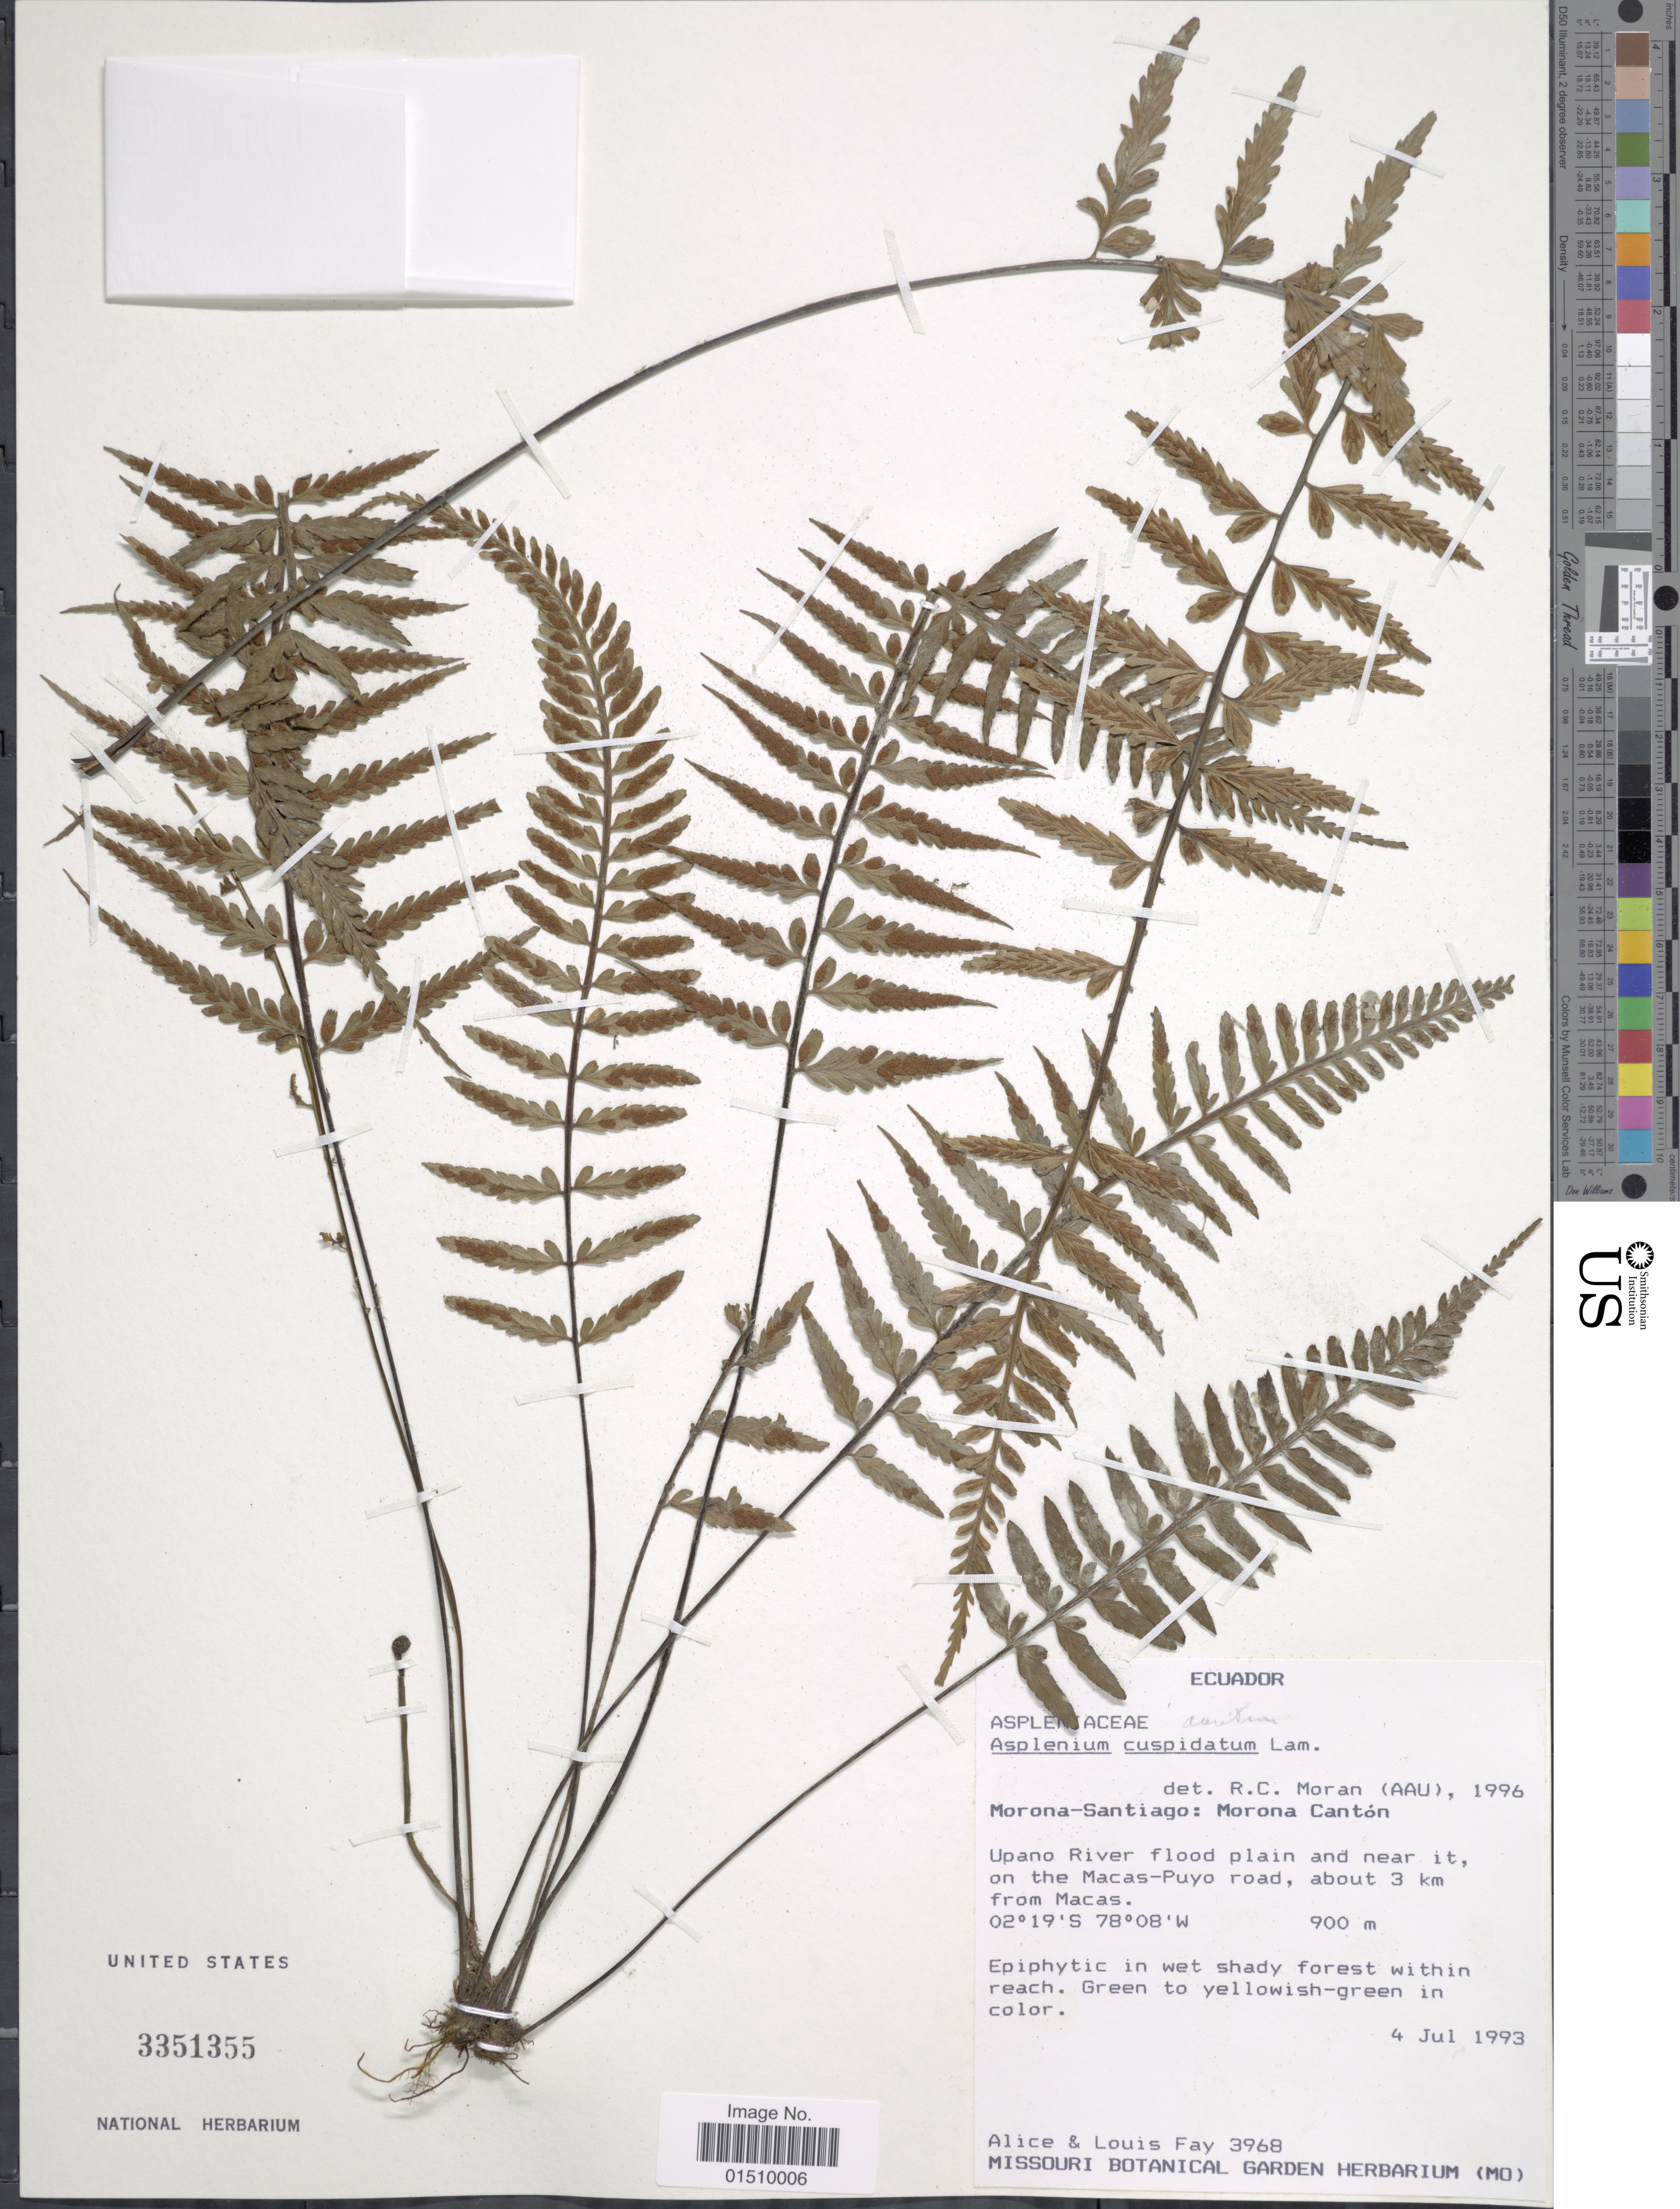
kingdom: Plantae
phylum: Tracheophyta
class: Polypodiopsida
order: Polypodiales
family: Aspleniaceae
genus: Asplenium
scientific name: Asplenium auritum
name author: Sw.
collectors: A. Fay & L. Fay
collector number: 3968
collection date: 1993-07-04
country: Ecuador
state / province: Morona-Santiago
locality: Ecuador, Morona Canton, Upano River flood plain and near it, on the Macas-Puyo road, about 3km from Macas.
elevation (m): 900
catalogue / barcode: US 3351355